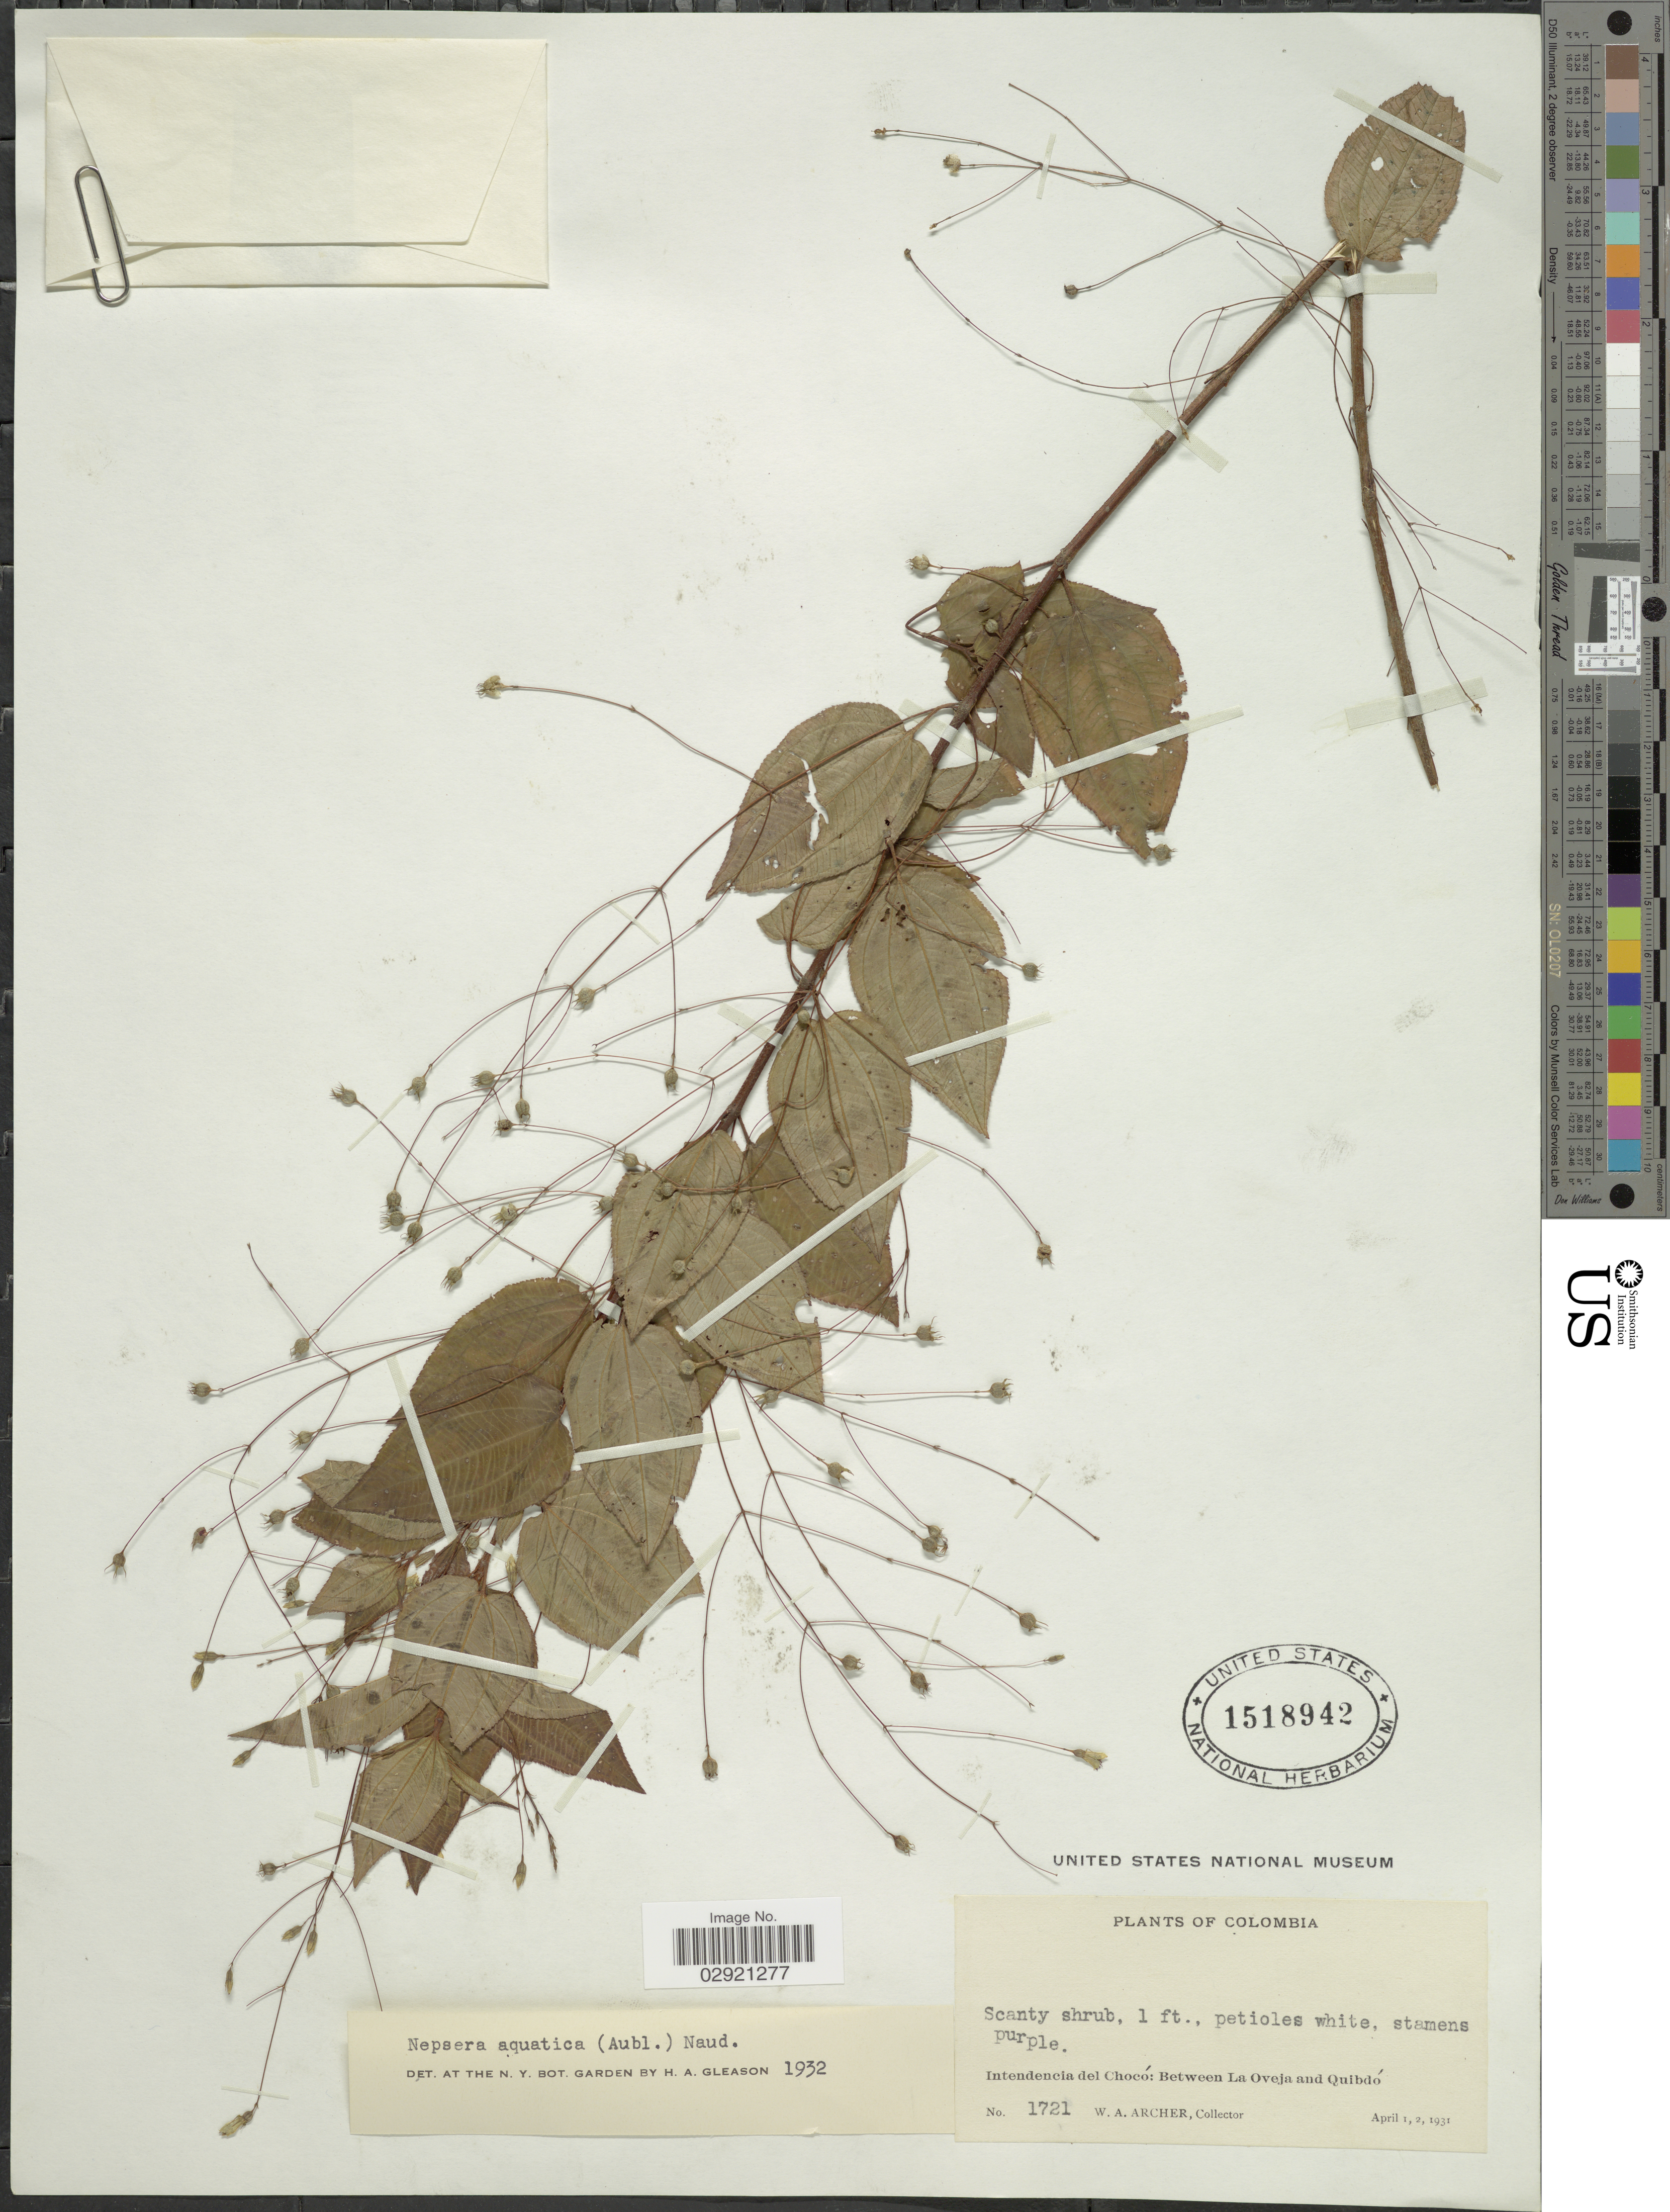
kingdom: Plantae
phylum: Tracheophyta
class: Magnoliopsida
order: Myrtales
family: Melastomataceae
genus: Nepsera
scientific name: Nepsera aquatica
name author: (Aubl.) Naudin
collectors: W. Archer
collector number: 1721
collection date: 1931-04-01/1931-04-02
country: Colombia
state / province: Chocó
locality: Intendencia del Chocó: Between La Oveja and Quibdó.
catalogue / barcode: US 1518942